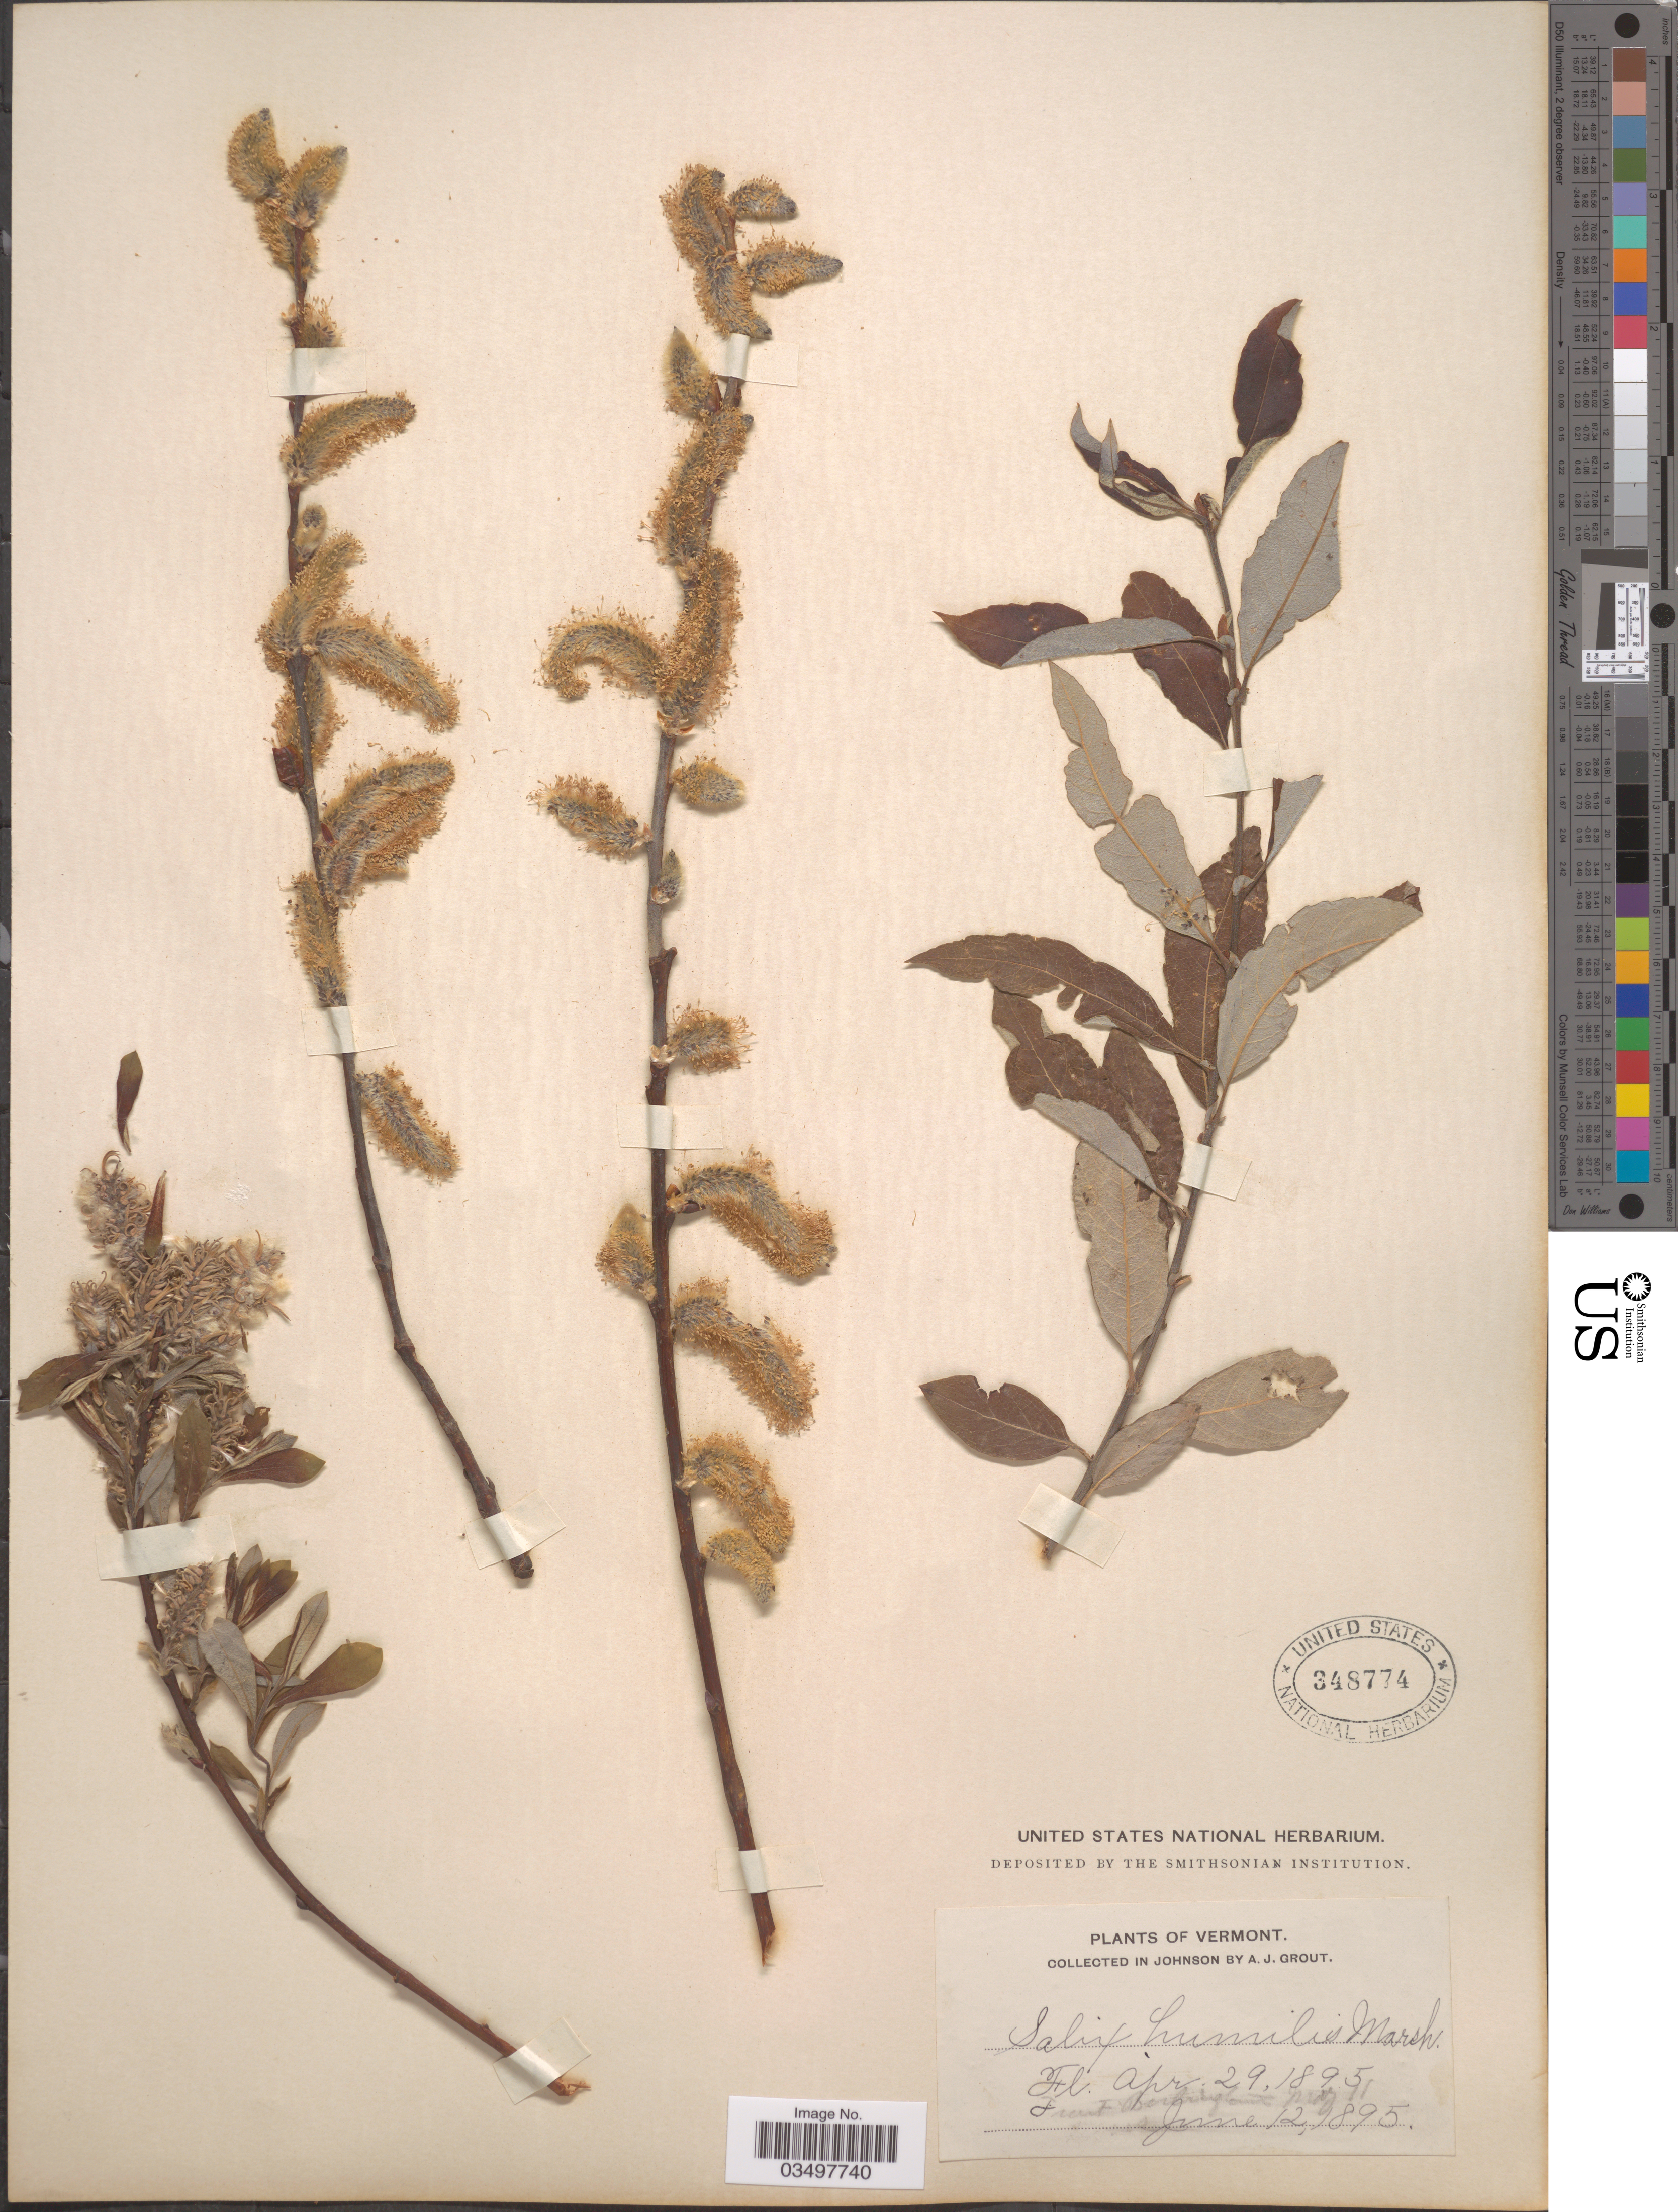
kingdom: Plantae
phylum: Tracheophyta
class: Magnoliopsida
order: Malpighiales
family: Salicaceae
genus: Salix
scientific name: Salix humilis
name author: Marshall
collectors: A. J. Grout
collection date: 1895-04-29/1895-06-12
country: United States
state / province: Vermont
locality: Johnson.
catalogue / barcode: US 348774